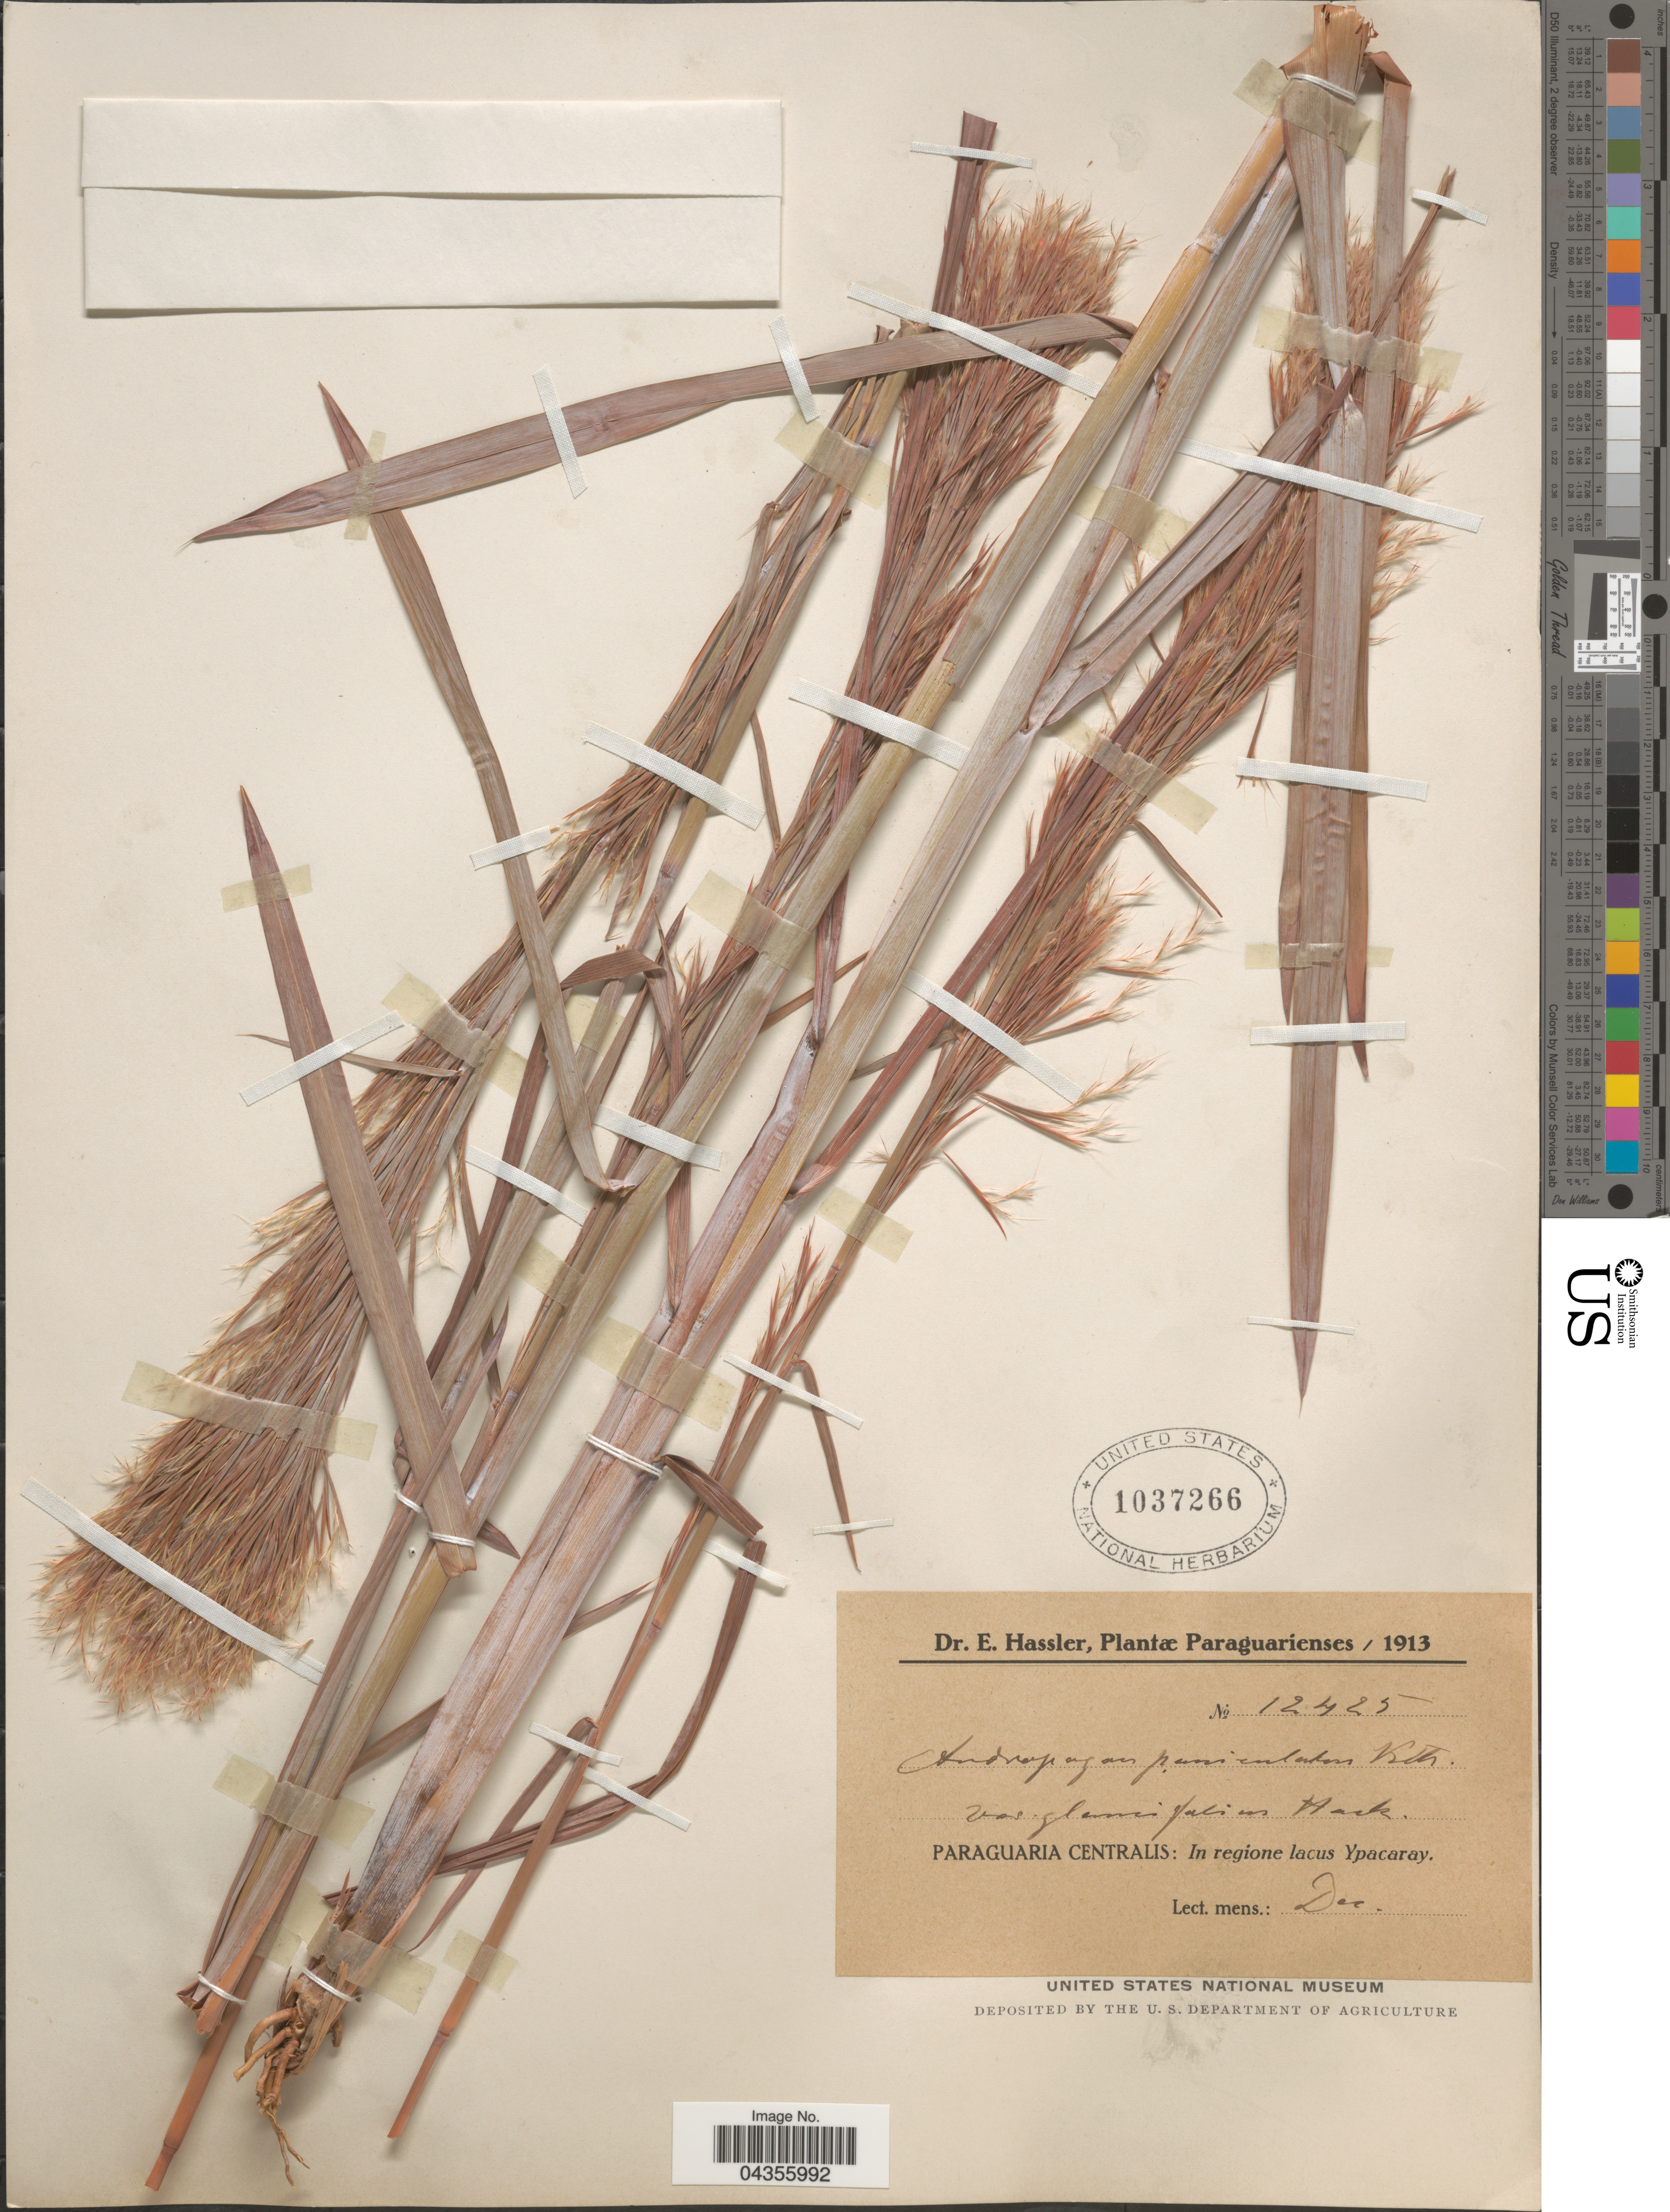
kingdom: Plantae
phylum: Tracheophyta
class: Liliopsida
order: Poales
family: Poaceae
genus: Schizachyrium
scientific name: Schizachyrium condensatum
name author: (Kunth) Nees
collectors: E. Hassler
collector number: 12425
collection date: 1913-12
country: Paraguay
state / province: Paraguari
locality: Paraguarienses. Paraguaria Centralis: In regione lacus Ypacaray.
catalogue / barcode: US 1037266